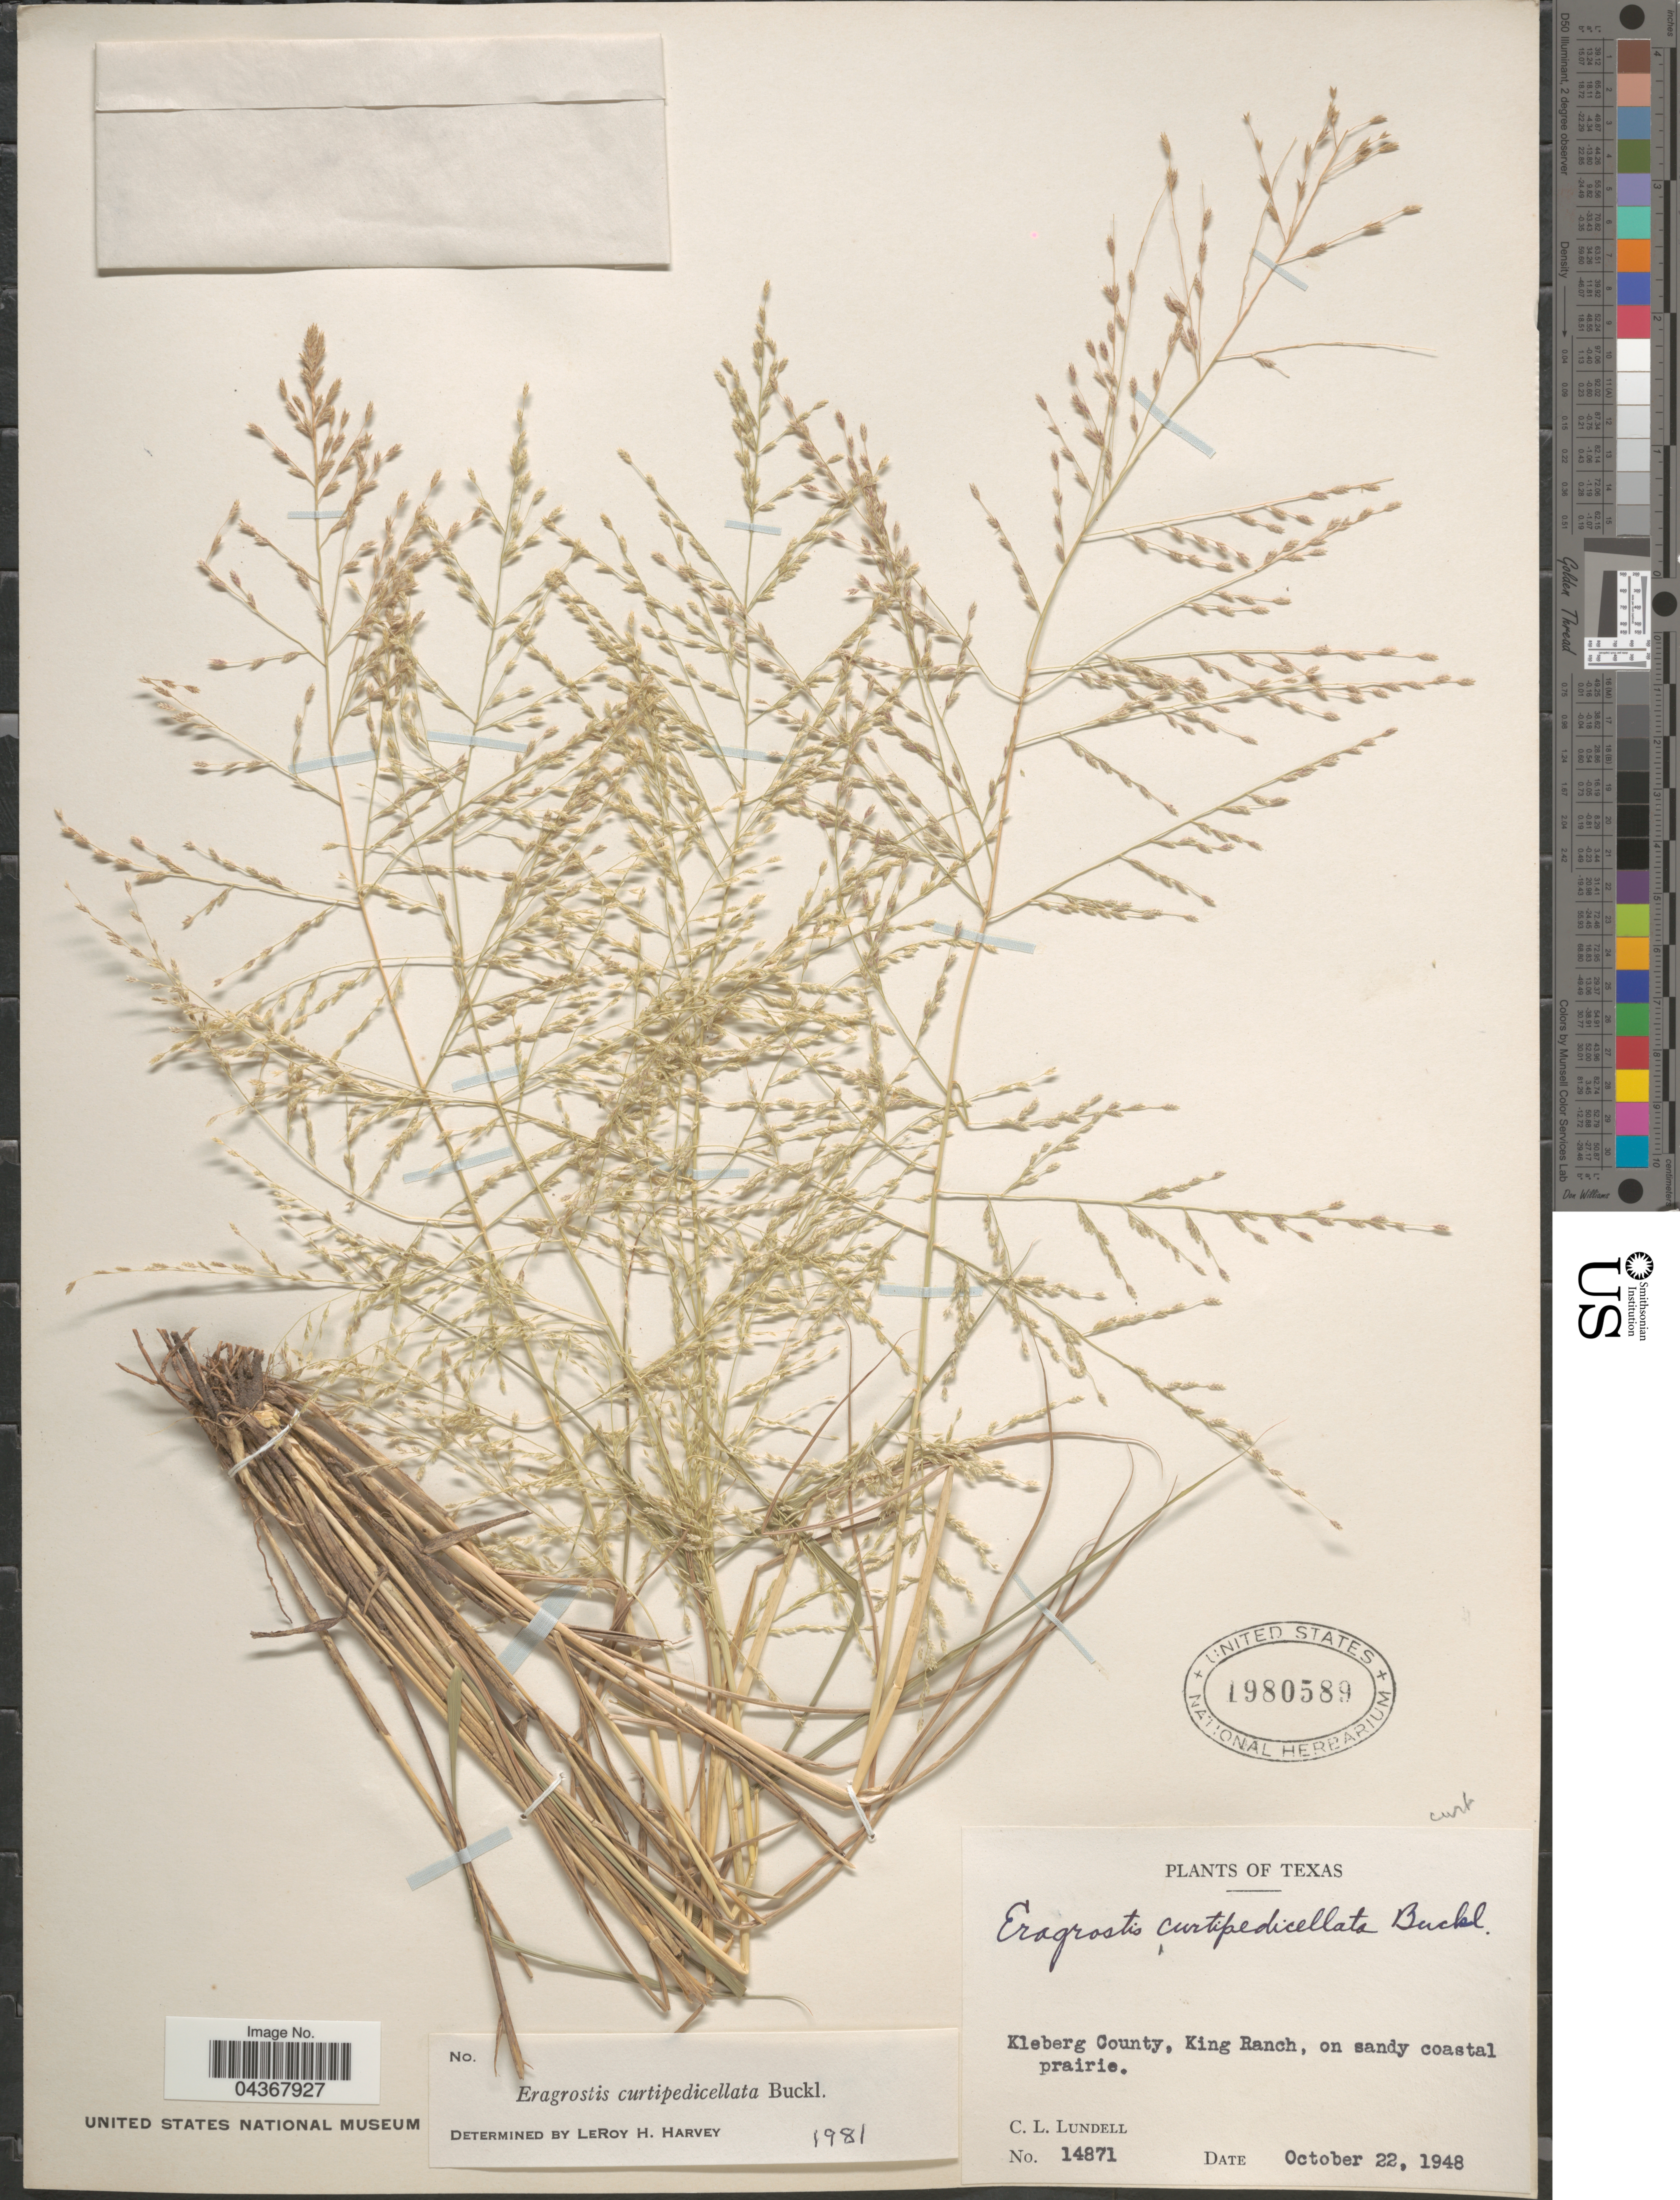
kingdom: Plantae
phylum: Tracheophyta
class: Liliopsida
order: Poales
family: Poaceae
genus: Eragrostis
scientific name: Eragrostis curtipedicellata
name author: Buckley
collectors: C. L. Lundell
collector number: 14871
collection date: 1948-10-22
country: United States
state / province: Texas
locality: Kleberg County, King Ranch, on sandy coastal prairie.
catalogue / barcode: US 1980589